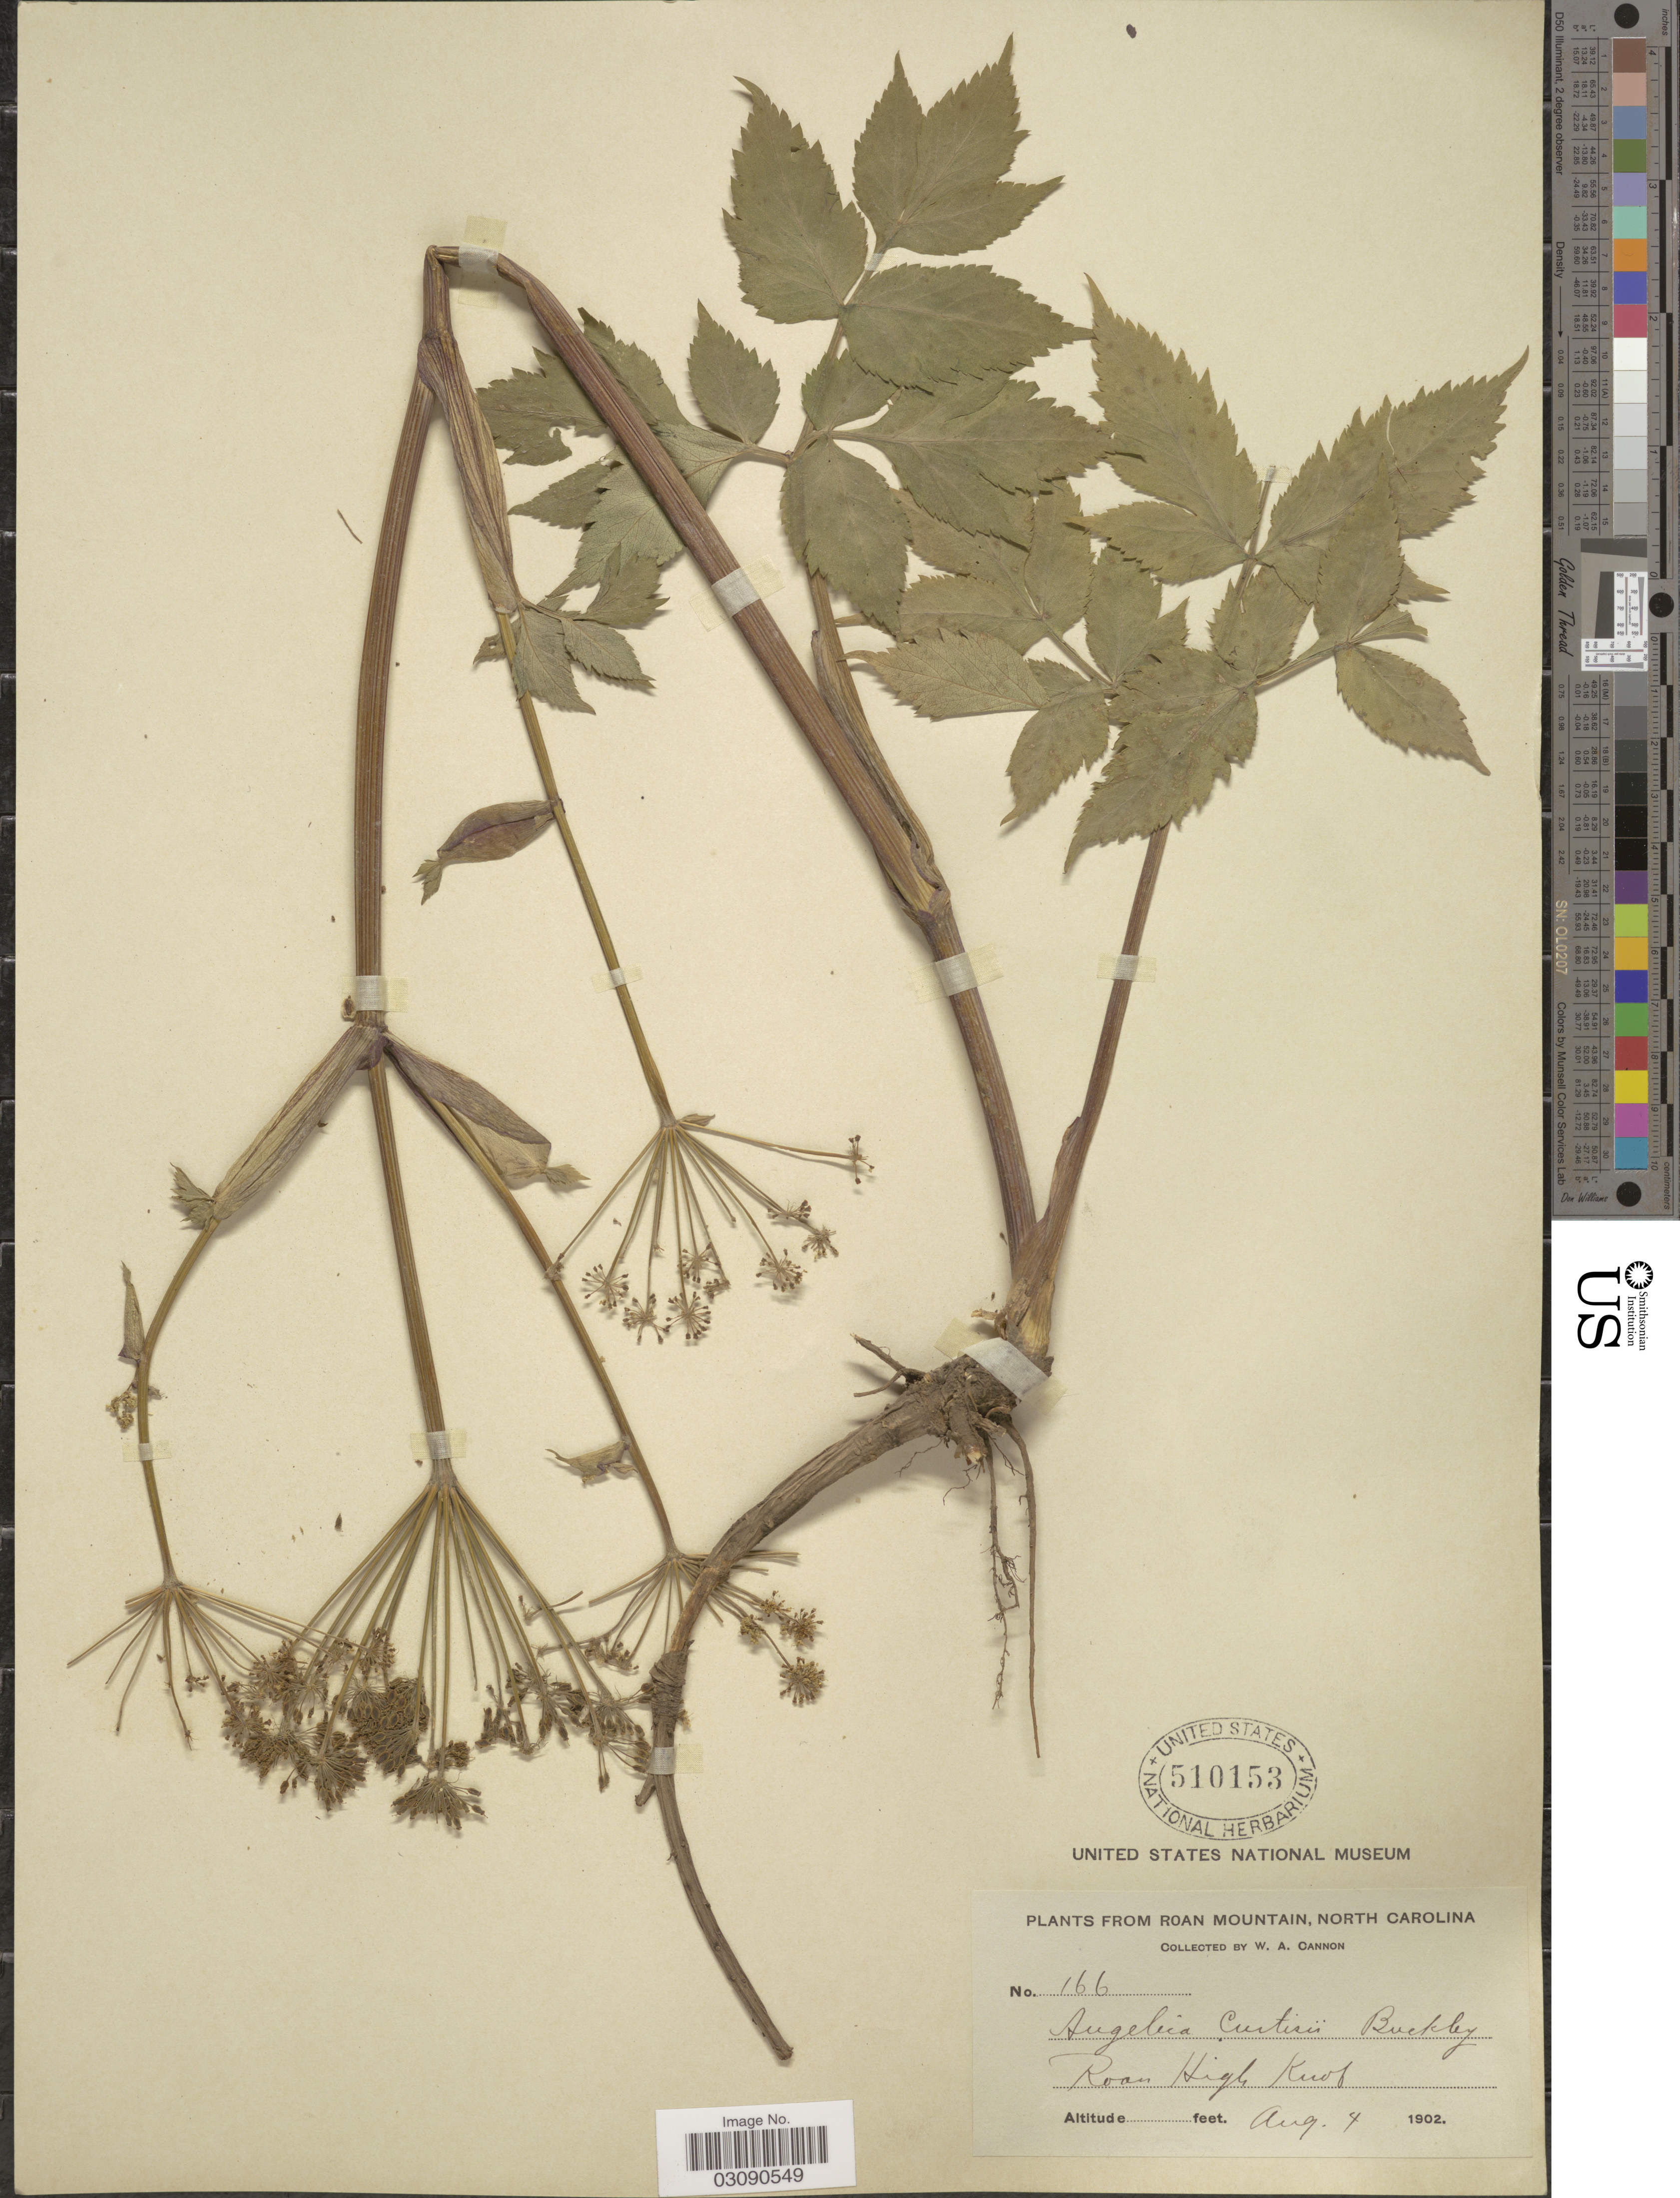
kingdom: Plantae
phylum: Tracheophyta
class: Magnoliopsida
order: Apiales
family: Apiaceae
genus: Angelica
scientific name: Angelica triquinata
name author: Michx.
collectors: W. Cannon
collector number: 166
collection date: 1902-08-04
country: United States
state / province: North Carolina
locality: Roan Mountain. Roan High Knob.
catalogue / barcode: US 510153